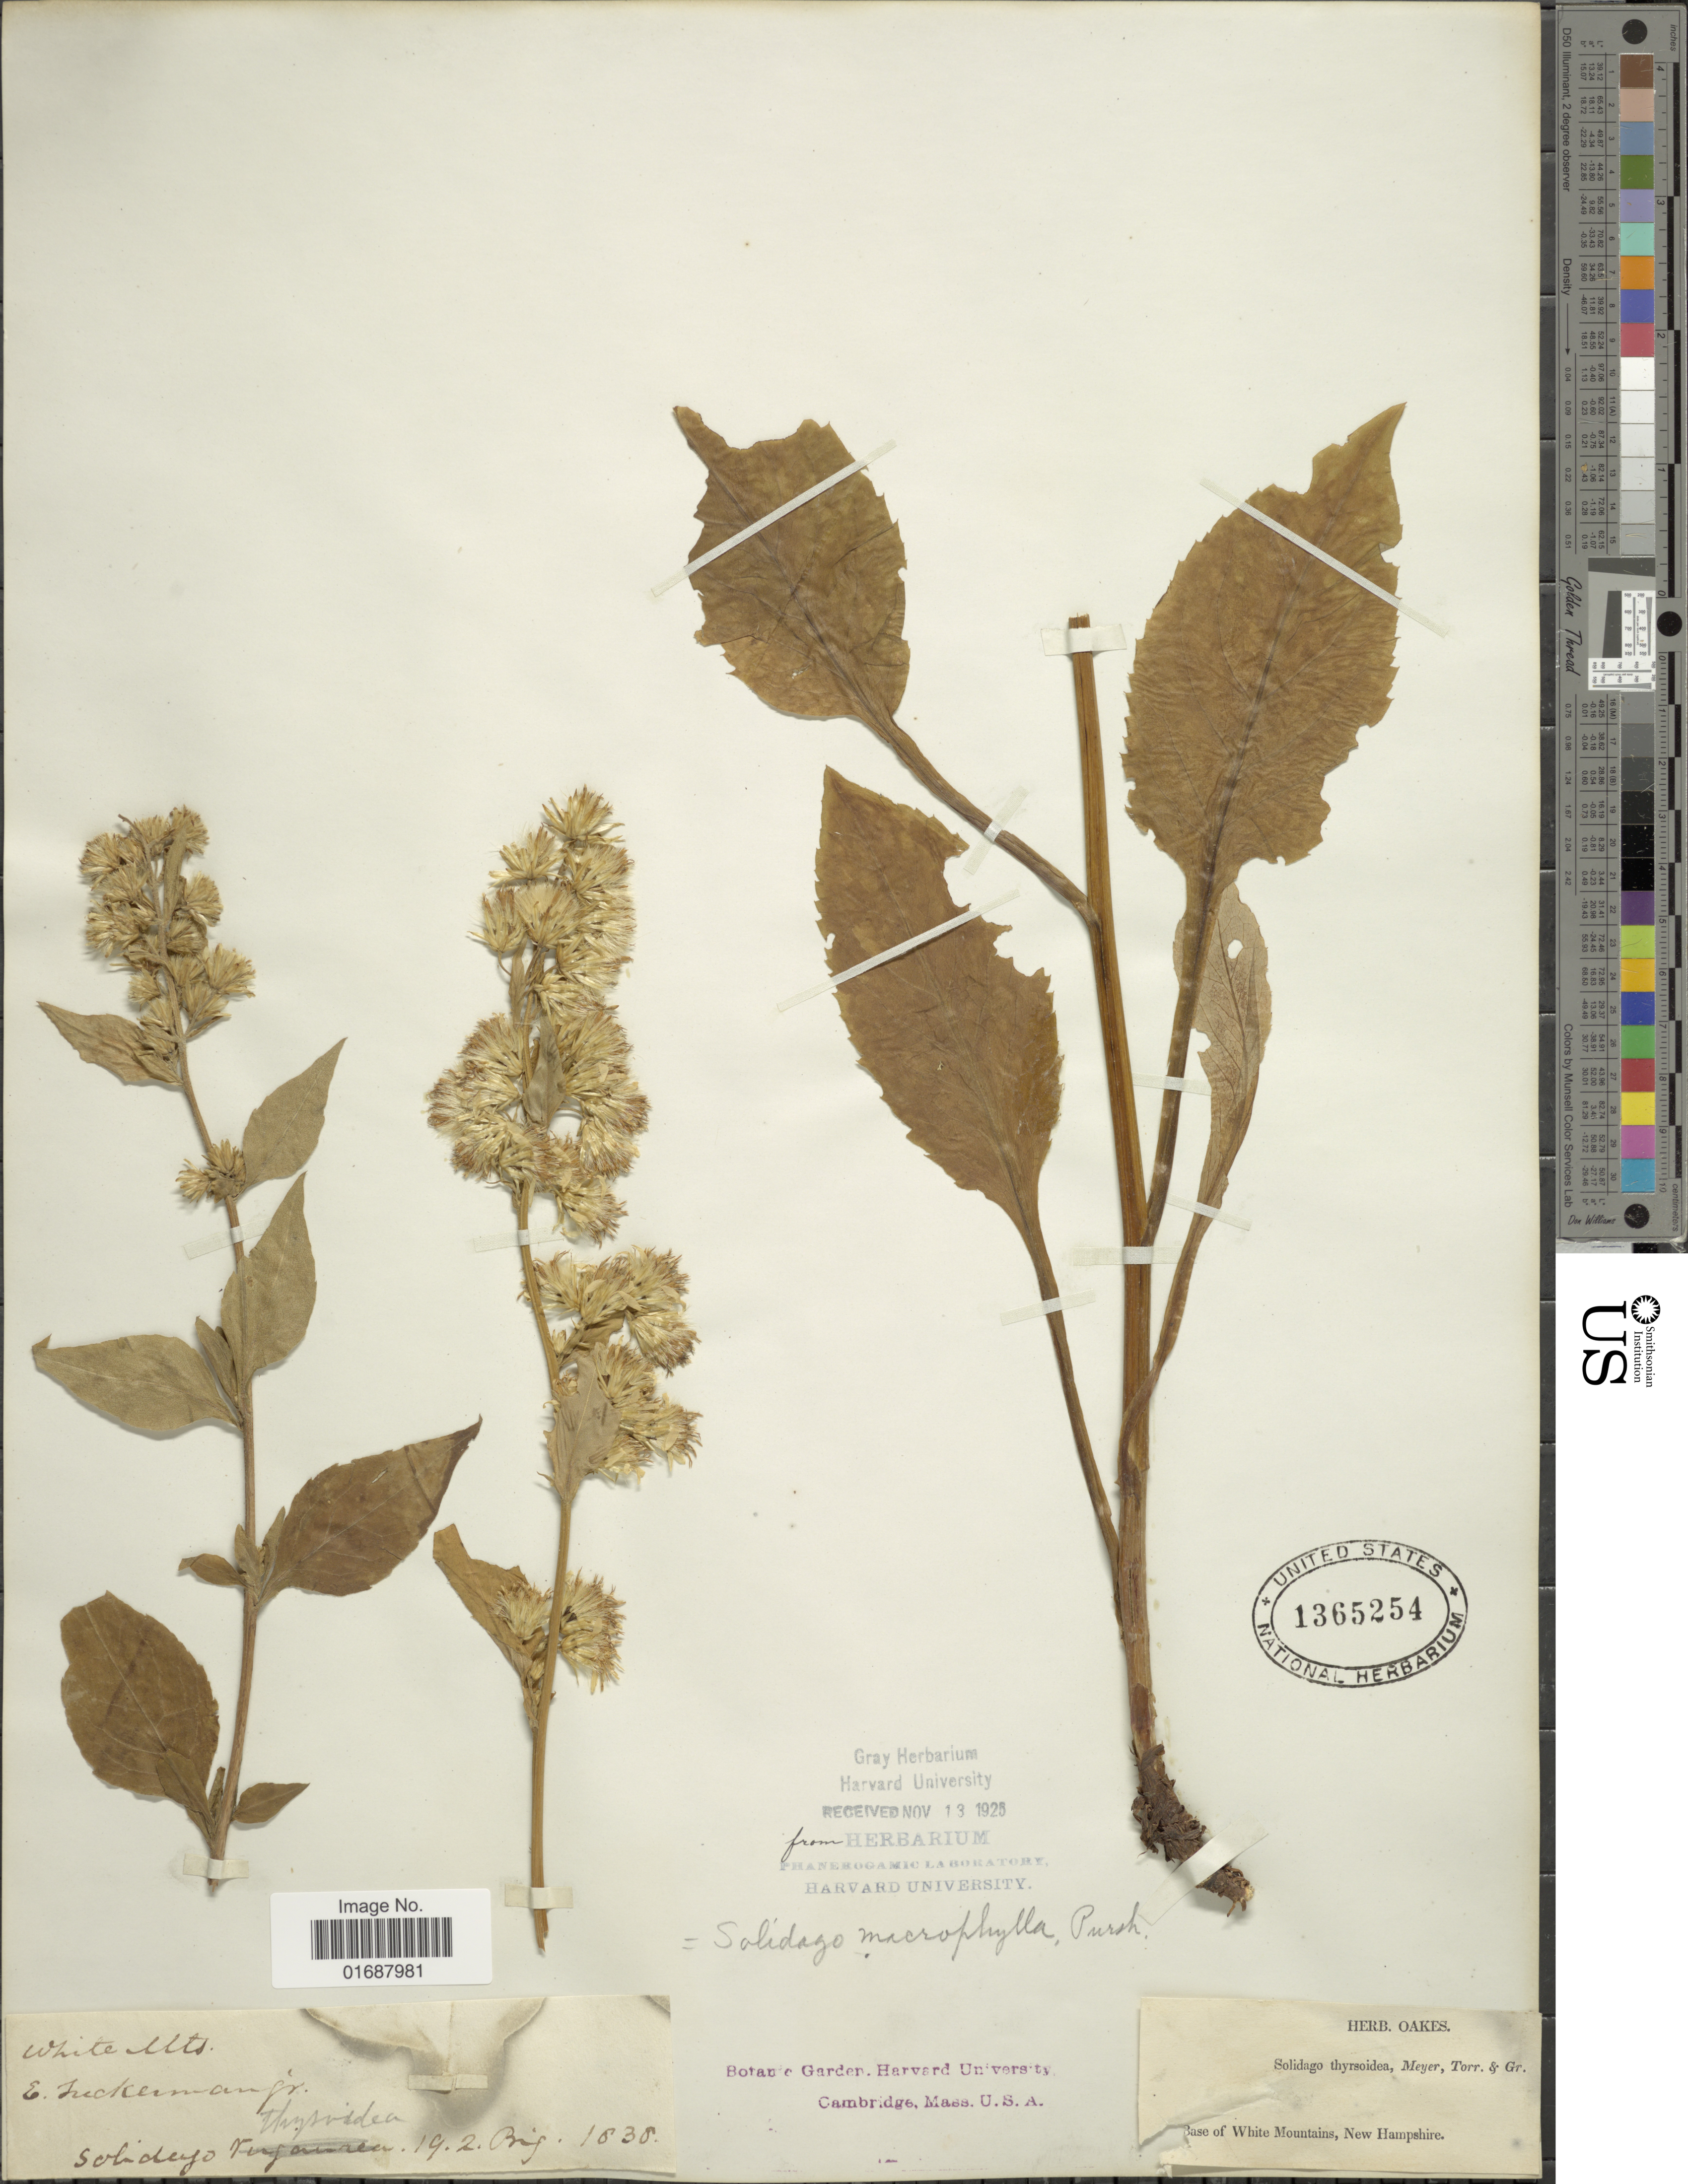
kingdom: Plantae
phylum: Tracheophyta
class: Magnoliopsida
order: Asterales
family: Asteraceae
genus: Solidago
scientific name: Solidago macrophylla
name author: Banks ex Pursh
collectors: ex herb. Oakes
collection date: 1838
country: United States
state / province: New Hampshire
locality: Base of White Mountains, New Hampshire.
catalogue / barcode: US 1365254